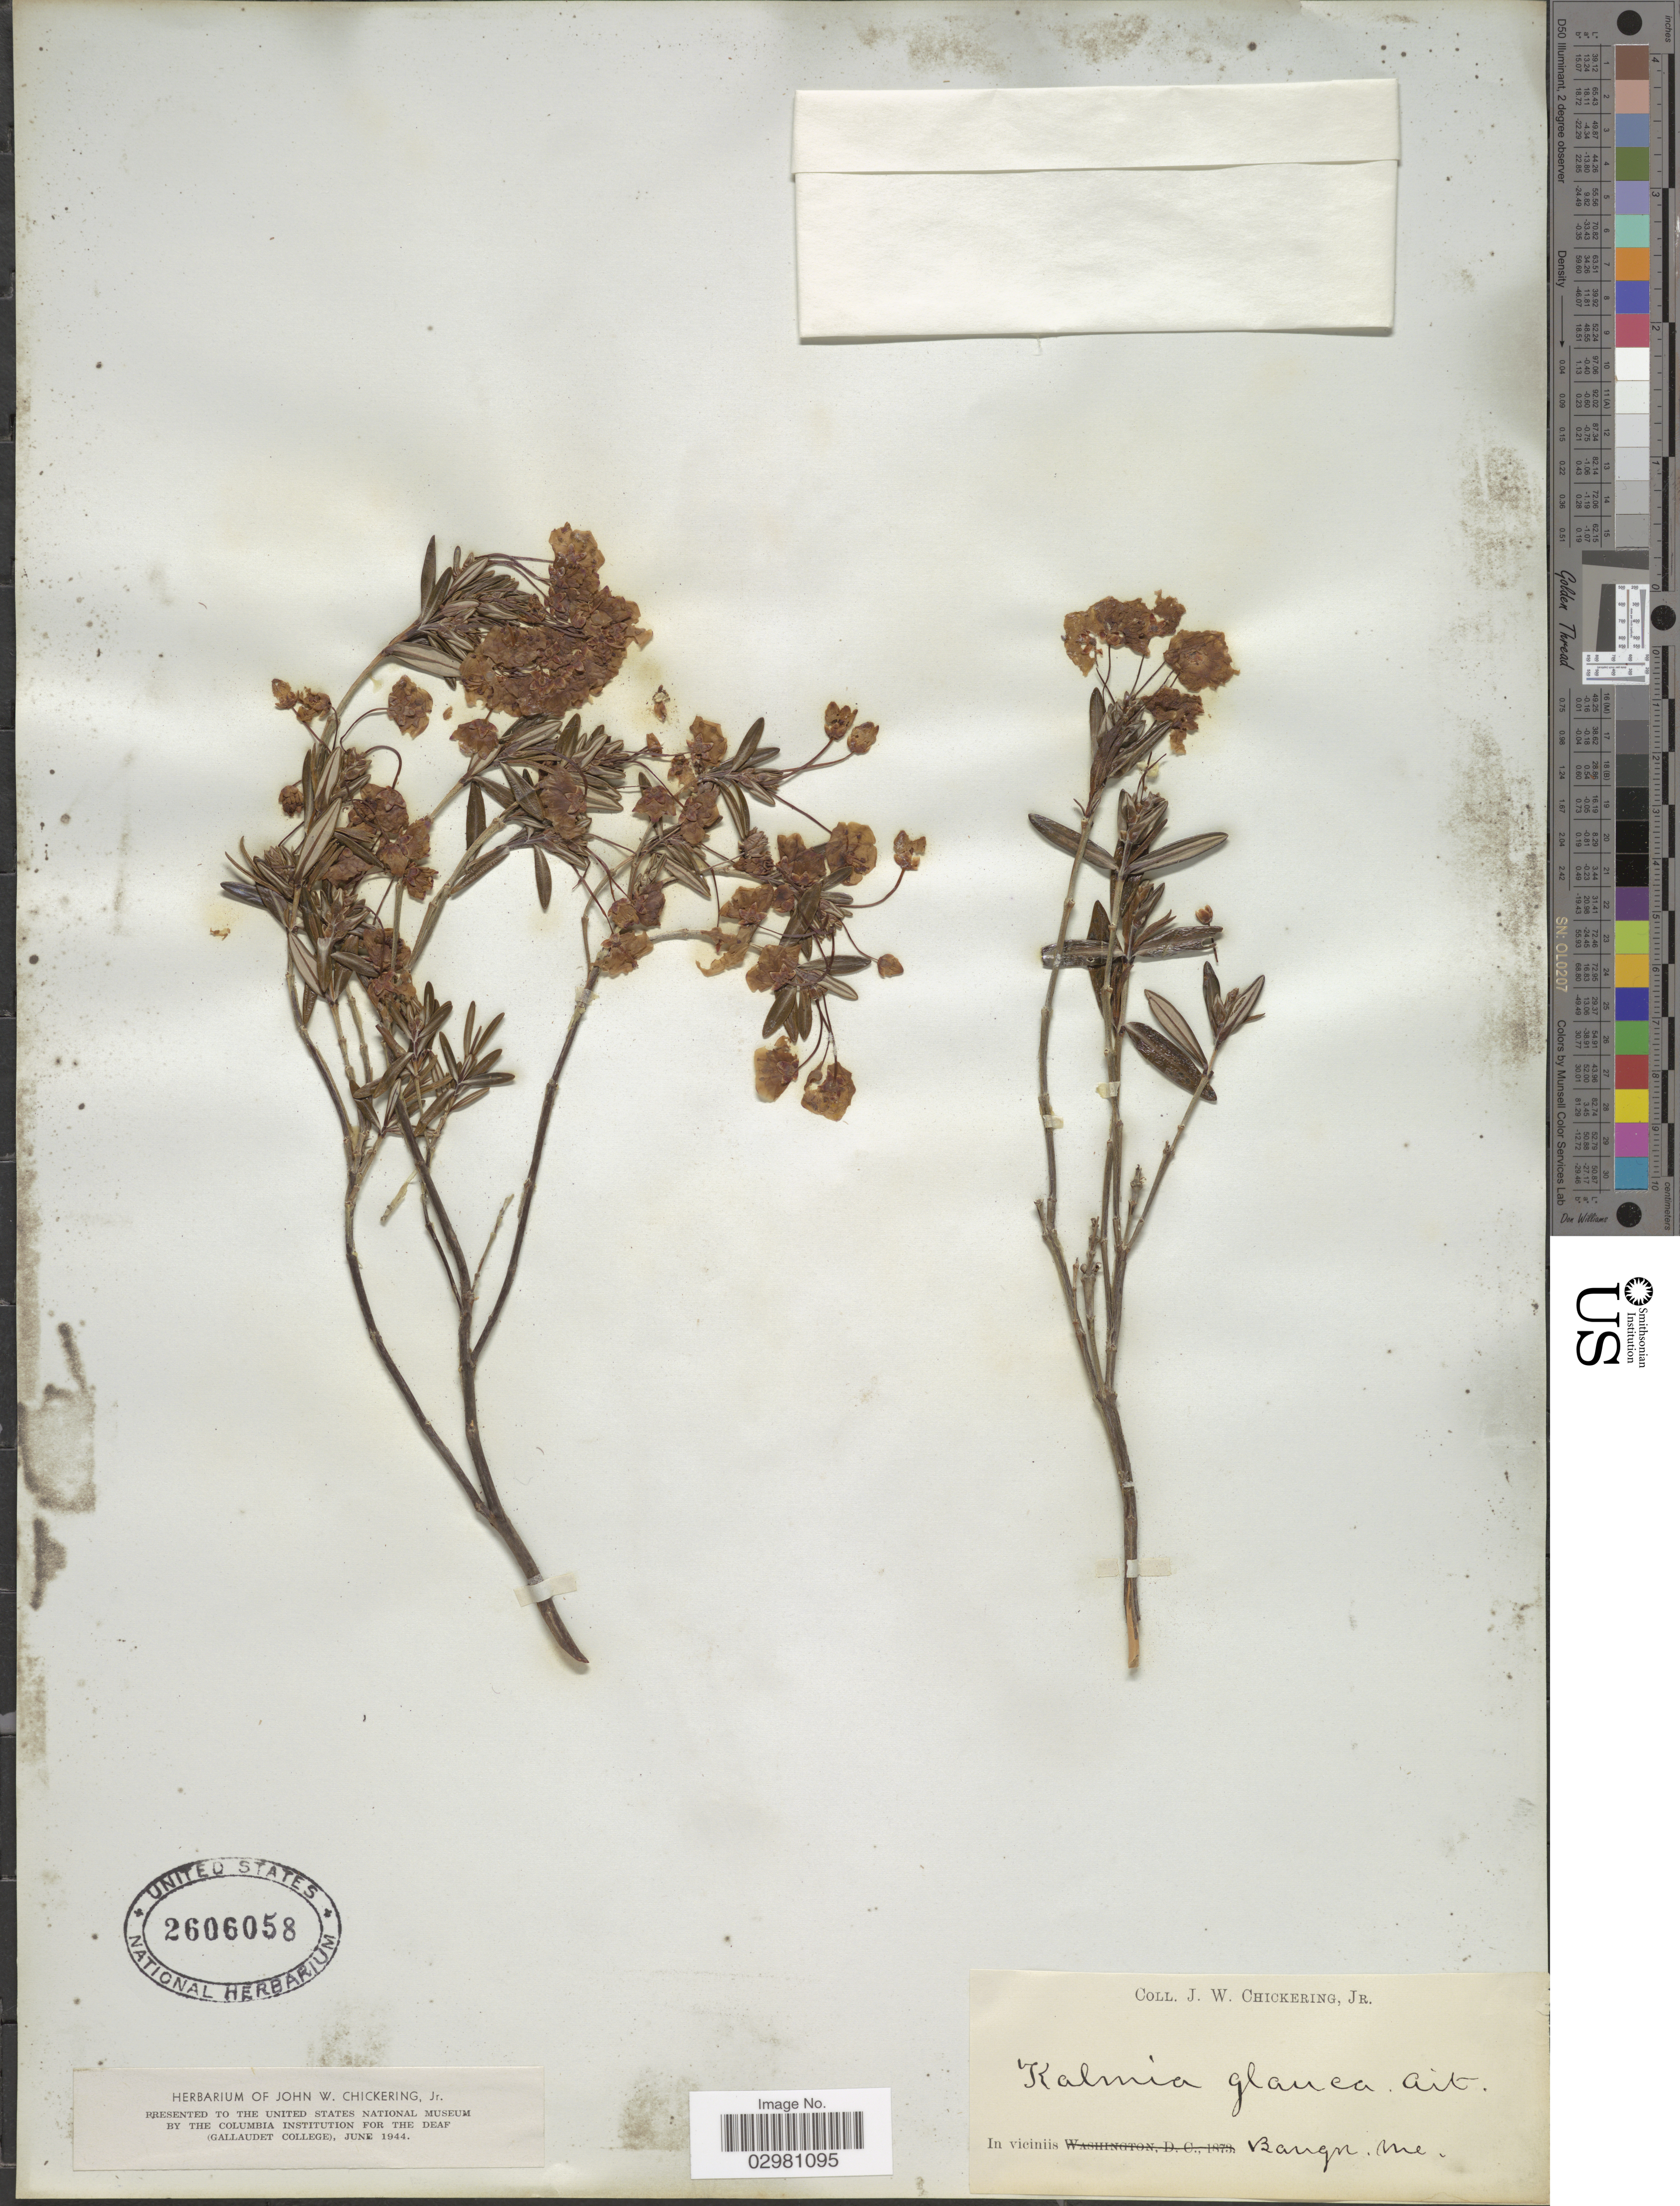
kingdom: Plantae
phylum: Tracheophyta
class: Magnoliopsida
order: Ericales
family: Ericaceae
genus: Kalmia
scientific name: Kalmia polifolia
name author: Wangenh.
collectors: J. Chickering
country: United States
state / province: Maine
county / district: Penobscot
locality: Bangor, Me.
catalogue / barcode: US 2606058